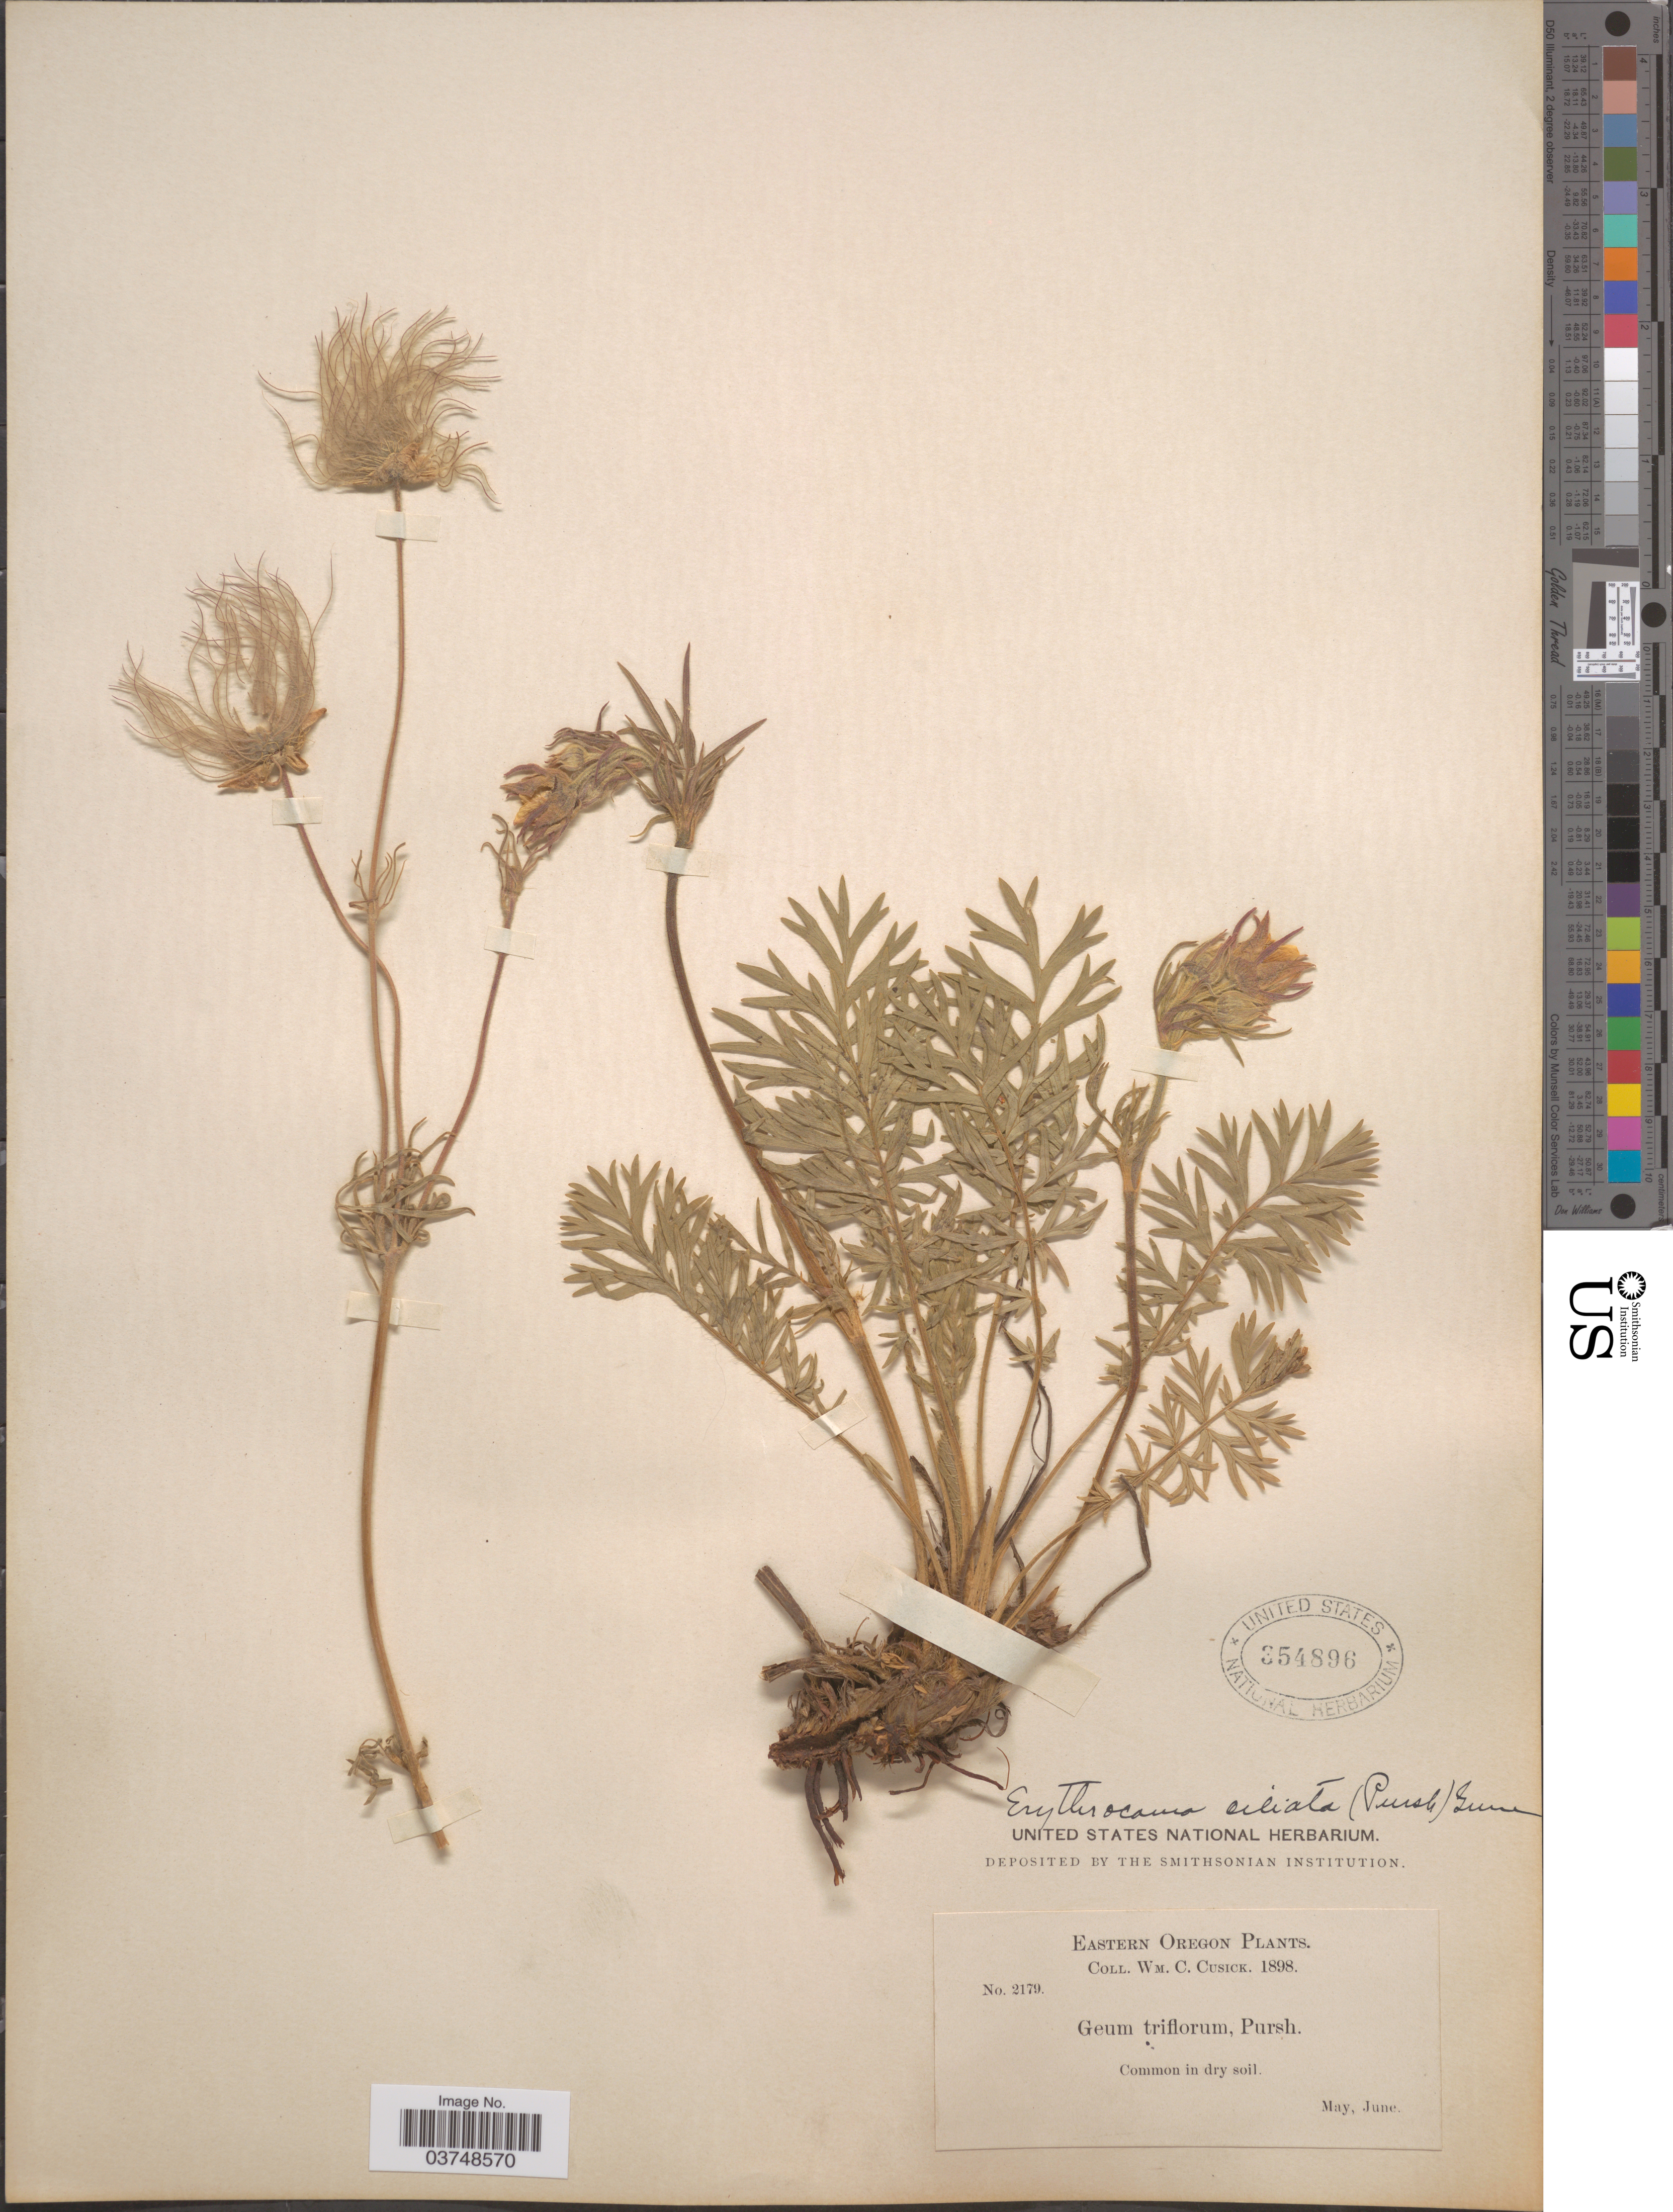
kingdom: Plantae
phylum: Tracheophyta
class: Magnoliopsida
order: Rosales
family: Rosaceae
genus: Geum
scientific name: Geum triflorum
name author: Pursh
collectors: W. C. Cusick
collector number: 2179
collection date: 1898-05/1898-06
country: United States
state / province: Oregon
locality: Eastern Oregon.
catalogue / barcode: US 354896